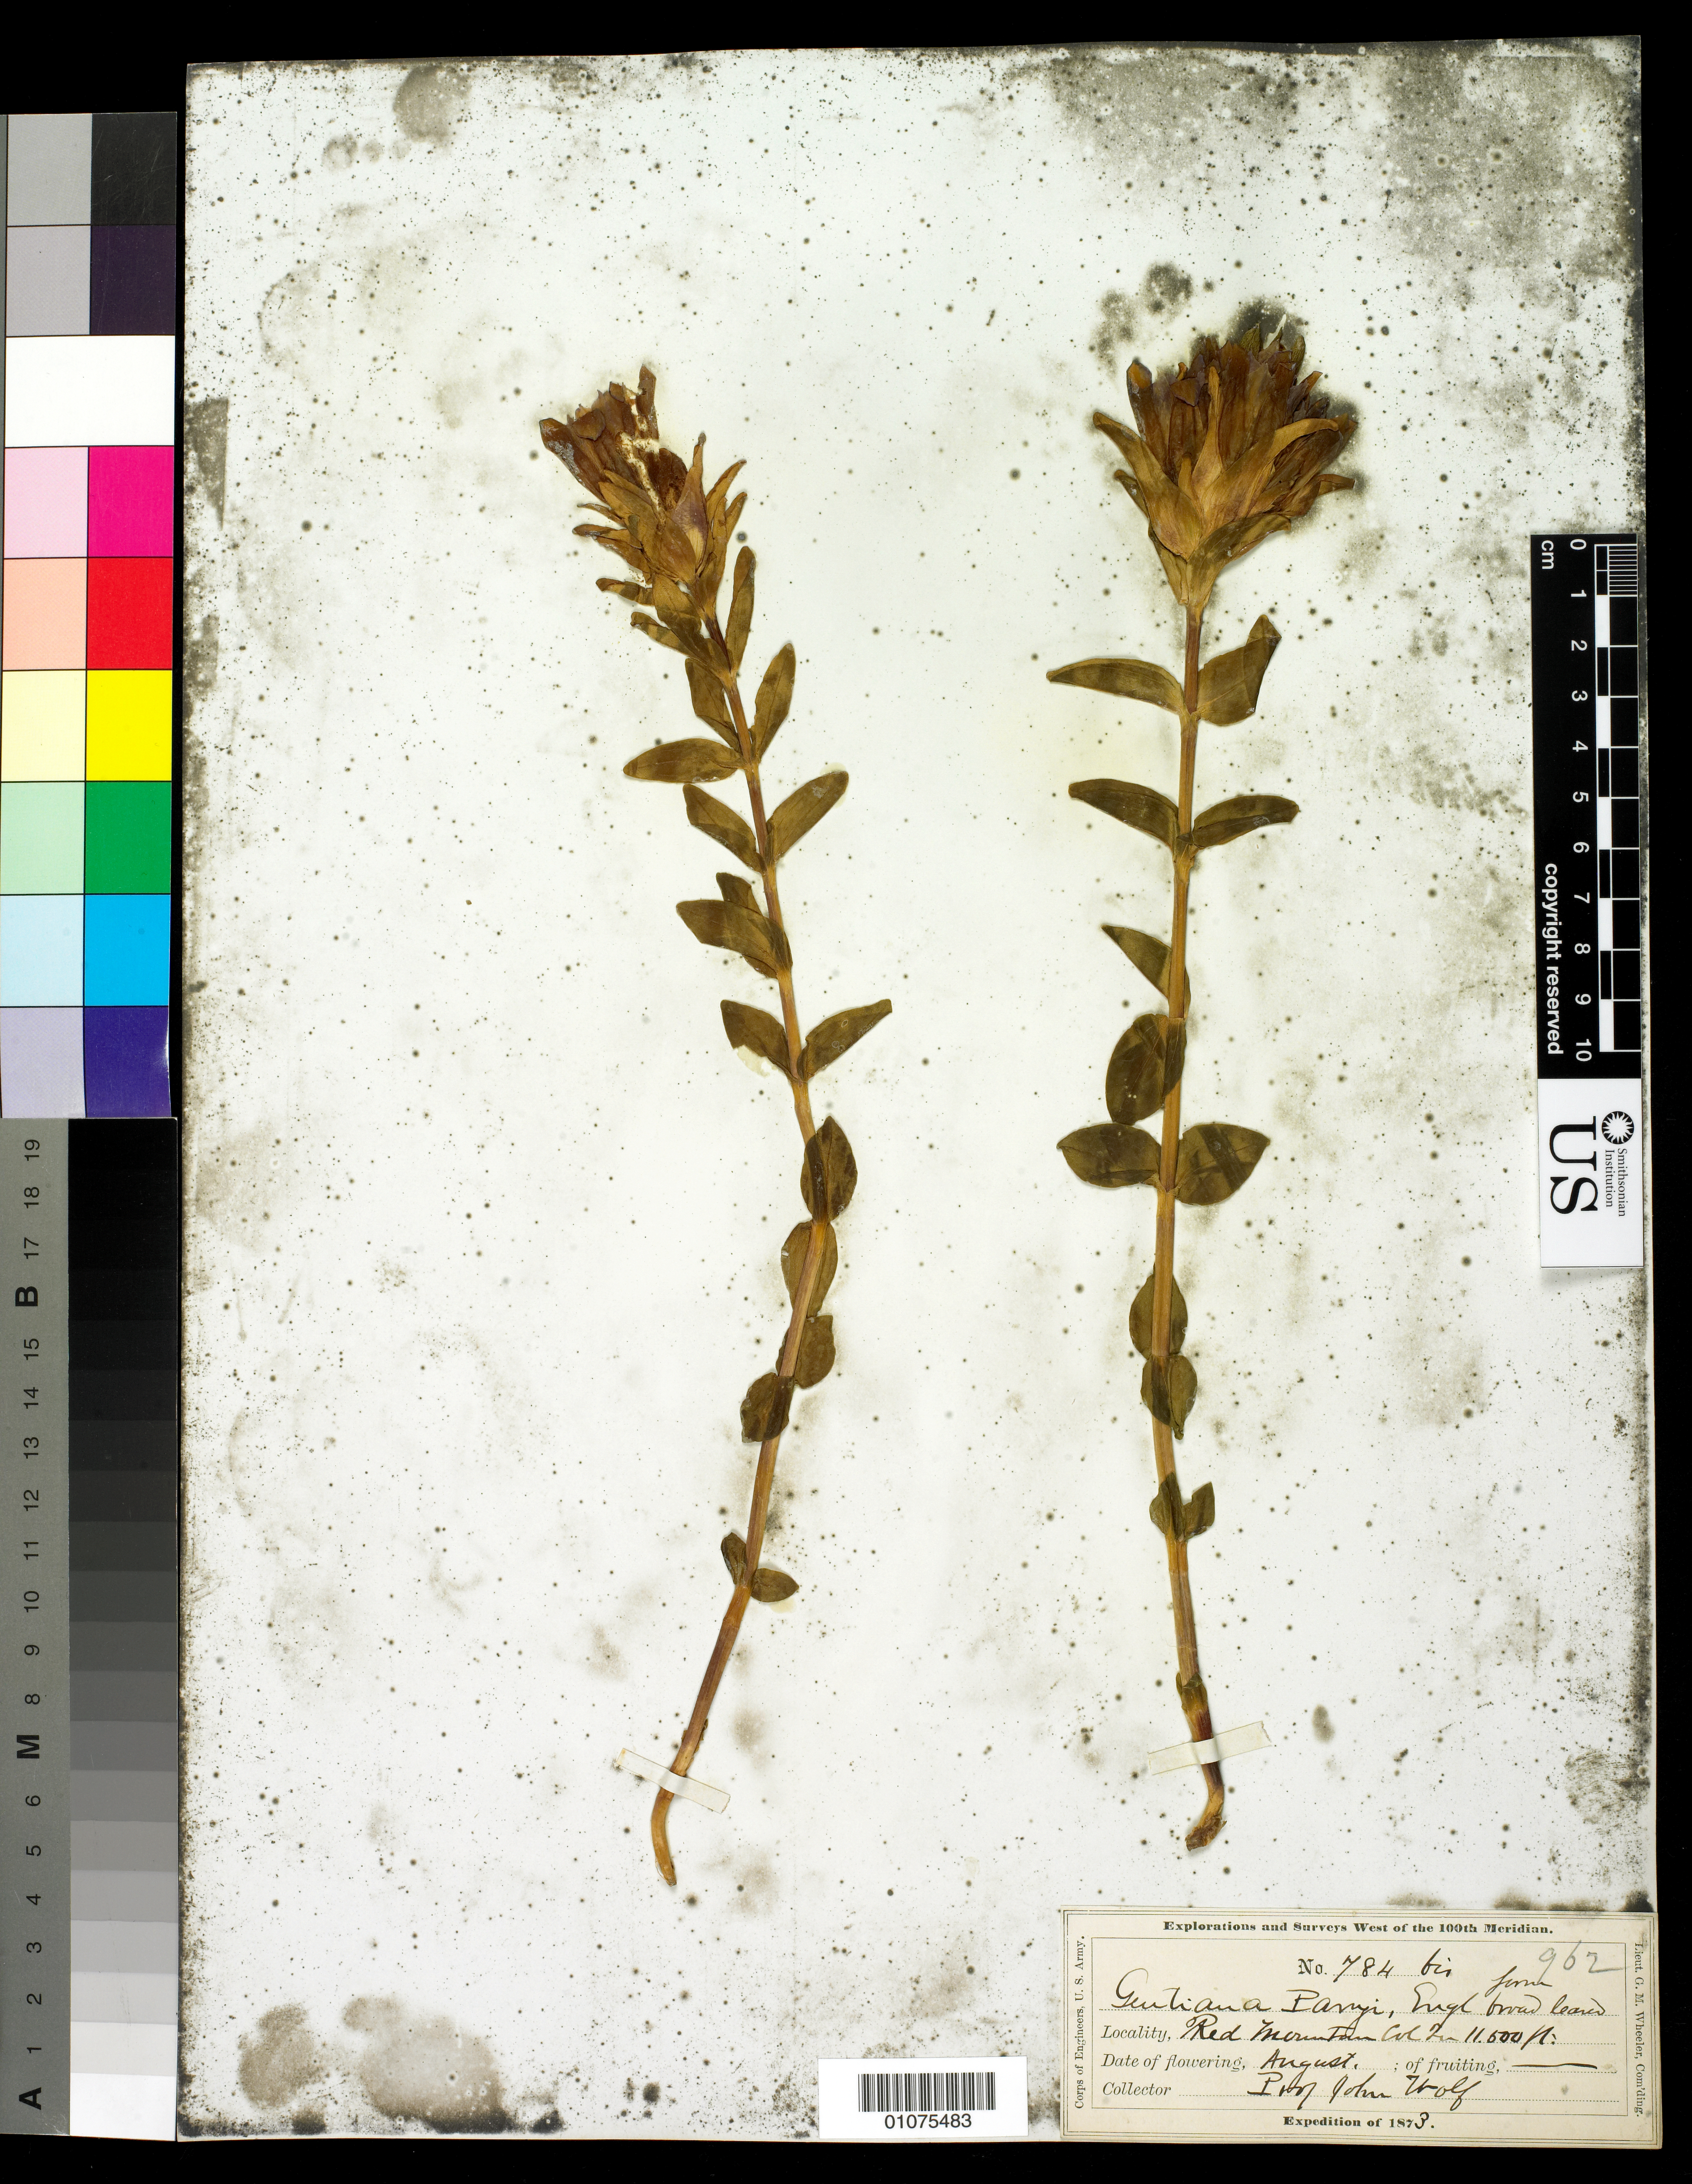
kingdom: Plantae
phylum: Tracheophyta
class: Magnoliopsida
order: Gentianales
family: Gentianaceae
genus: Gentiana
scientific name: Gentiana parryi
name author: Engelm.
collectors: J. Wolf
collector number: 784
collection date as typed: Aug 1873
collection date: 1873-08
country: United States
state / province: Colorado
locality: Red Mountain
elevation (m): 3505